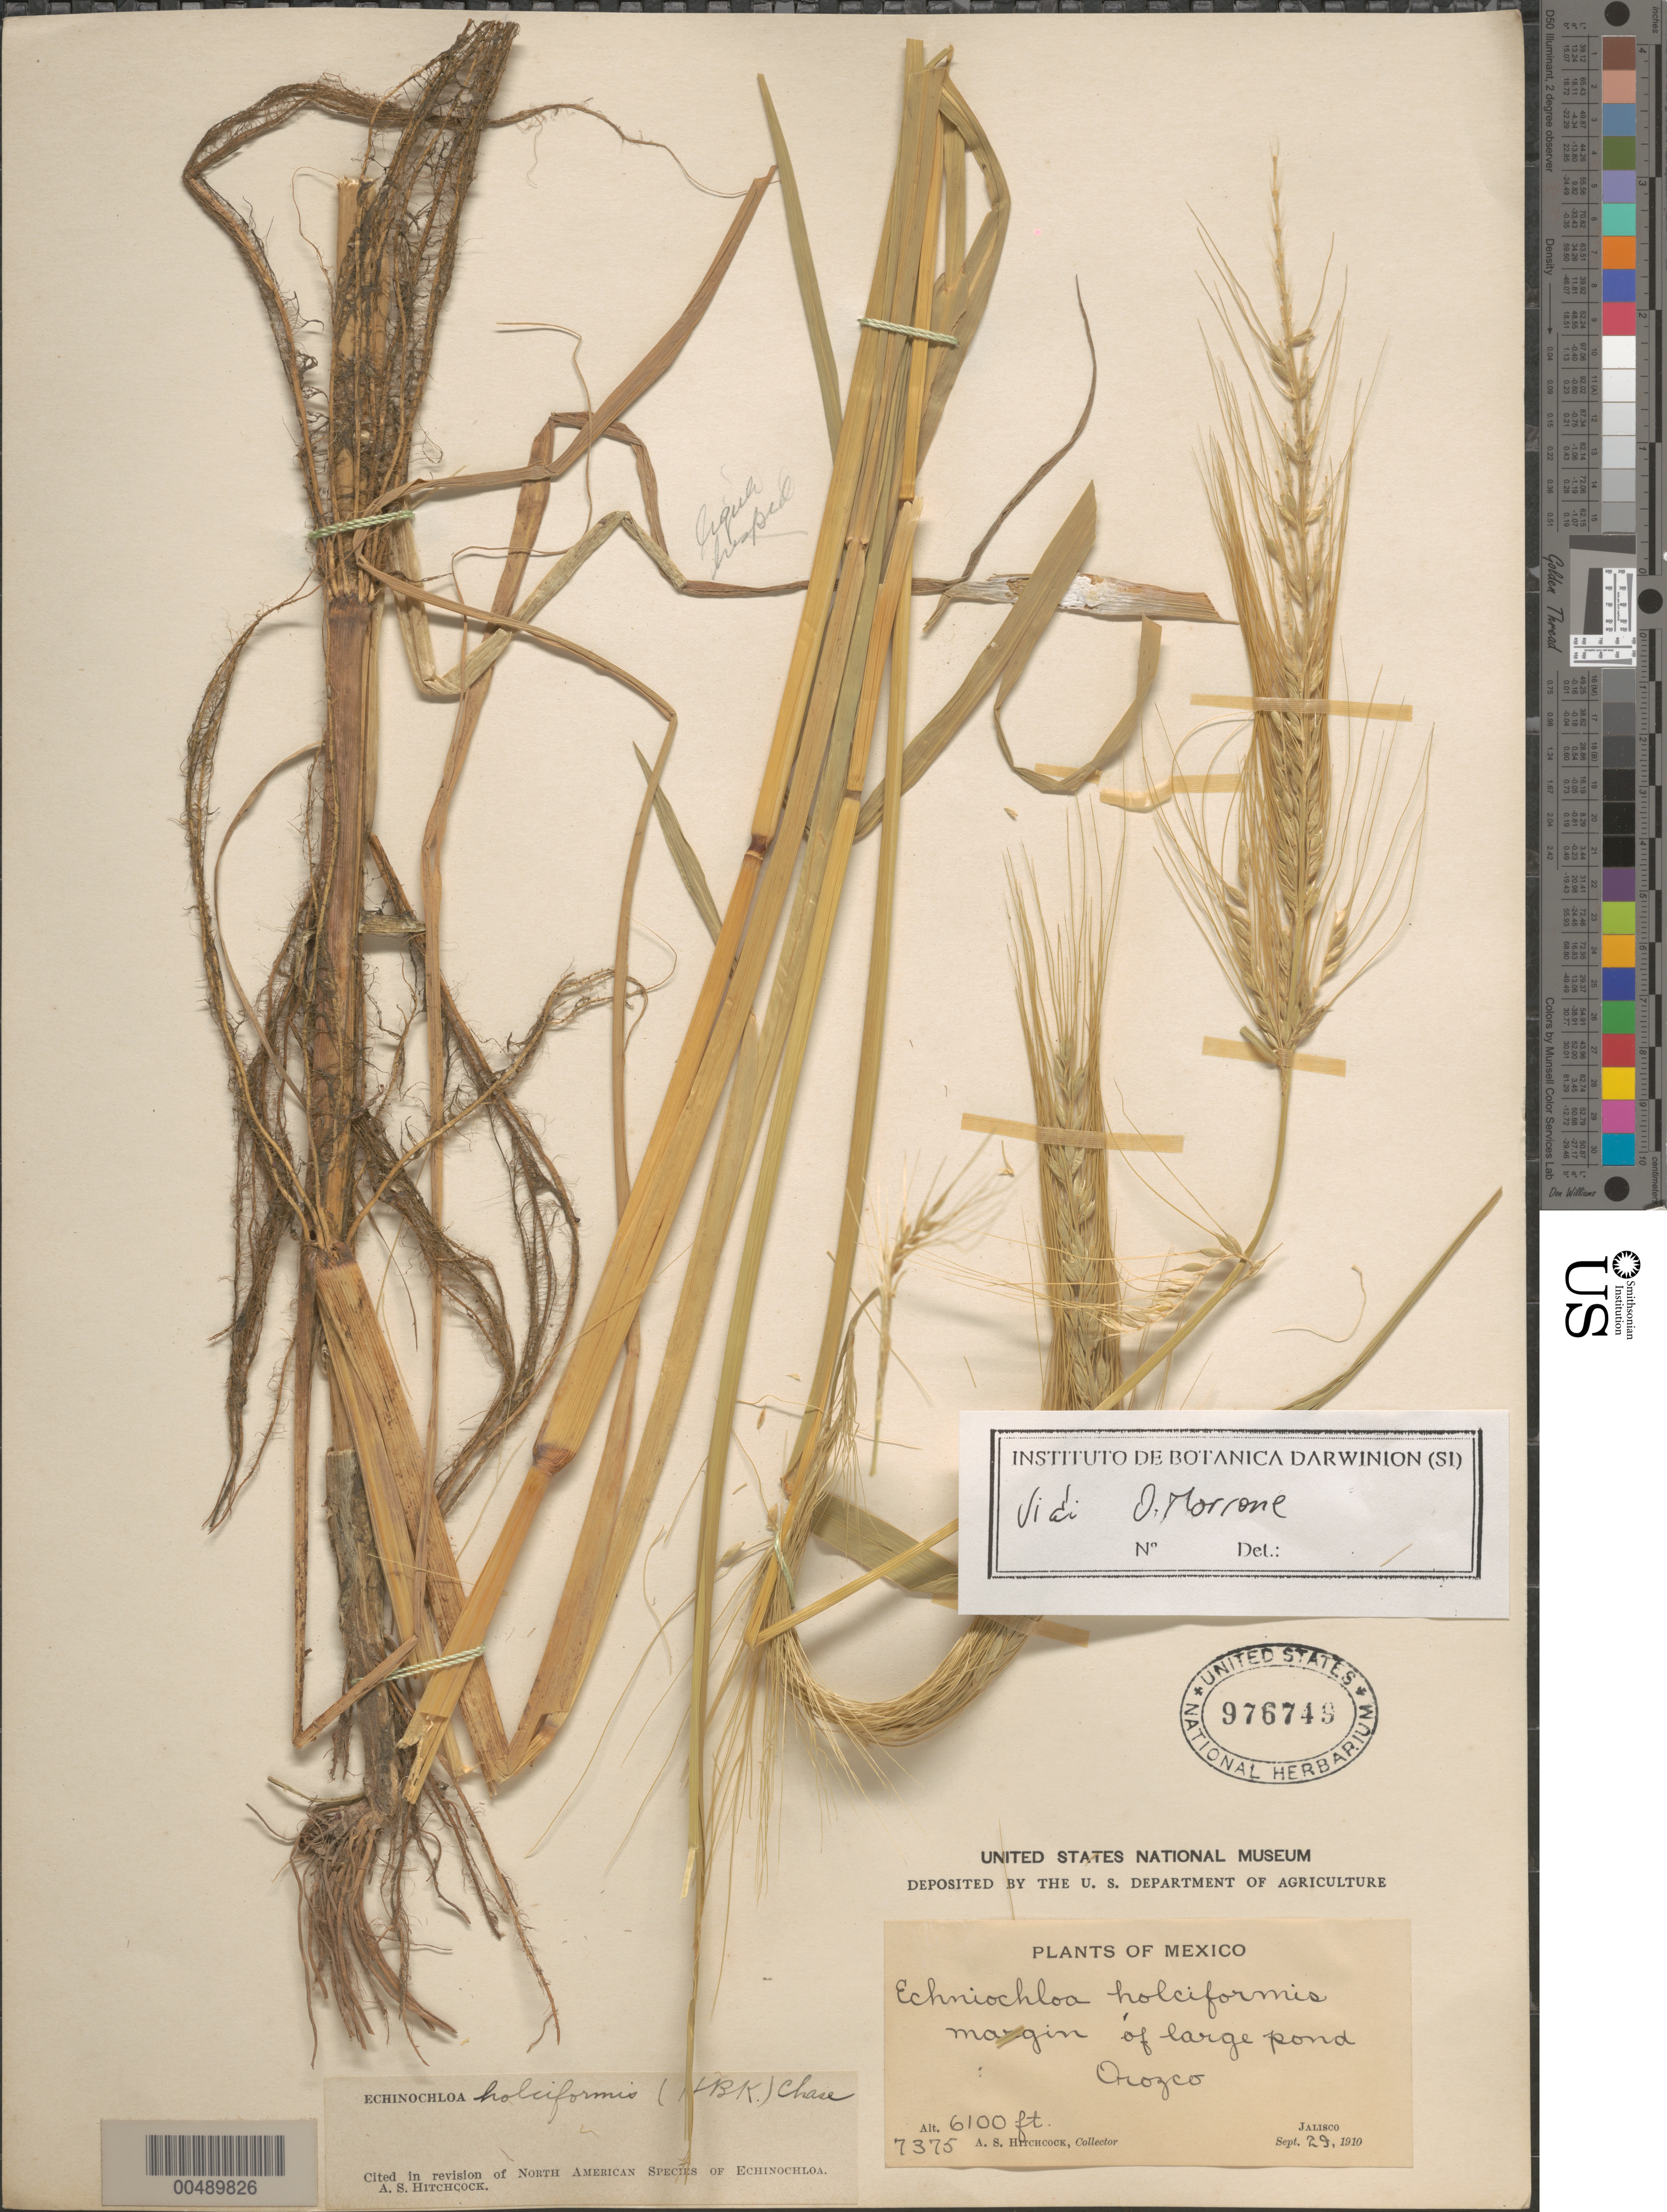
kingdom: Plantae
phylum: Tracheophyta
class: Liliopsida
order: Poales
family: Poaceae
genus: Echinochloa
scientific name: Echinochloa holciformis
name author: (Kunth) Chase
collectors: A. S. Hitchcock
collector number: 7375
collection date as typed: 29 Sep 1910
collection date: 1910-09-29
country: Mexico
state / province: Jalisco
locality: Orozco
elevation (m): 1859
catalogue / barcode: US 976749